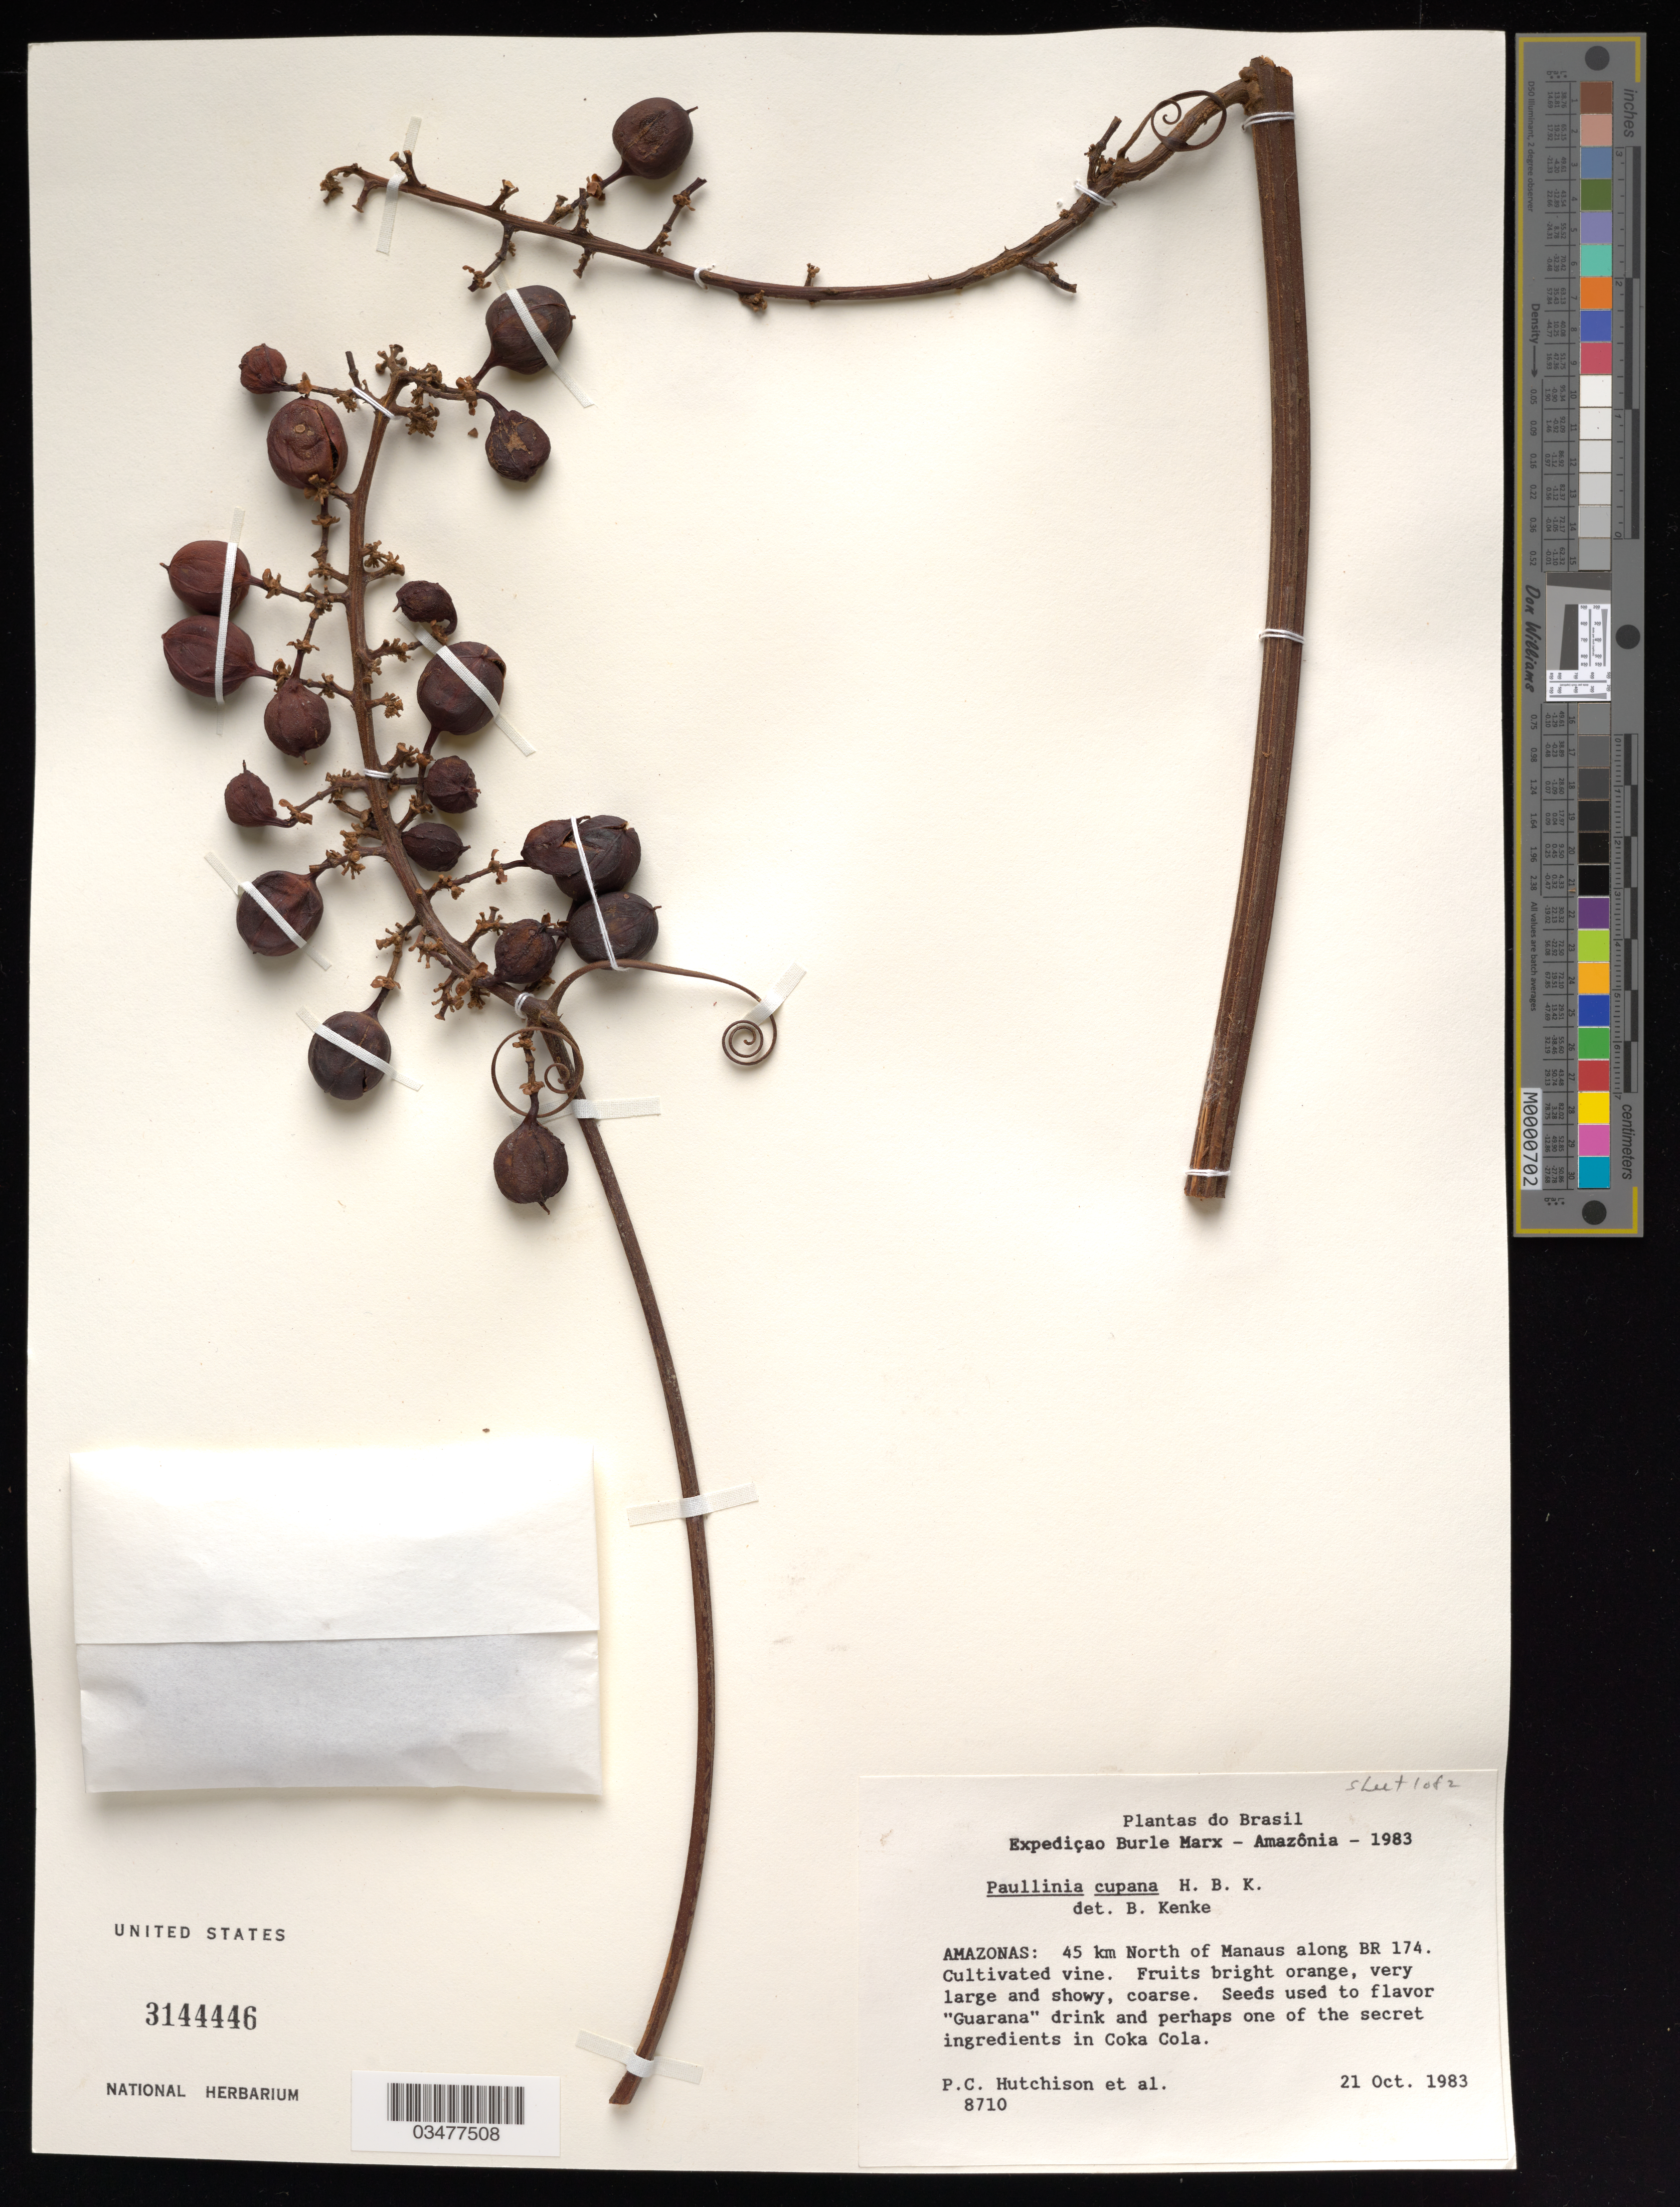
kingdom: Plantae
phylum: Tracheophyta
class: Magnoliopsida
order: Sapindales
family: Sapindaceae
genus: Paullinia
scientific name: Paullinia cupana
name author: Kunth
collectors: P. Hutchinson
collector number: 8710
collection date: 1983-10-21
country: Brazil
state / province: Amazonas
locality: Expediçao Burle Marx - Amazônia - 1983. 45 km North of Manaus along BR 174.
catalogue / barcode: US 3144446